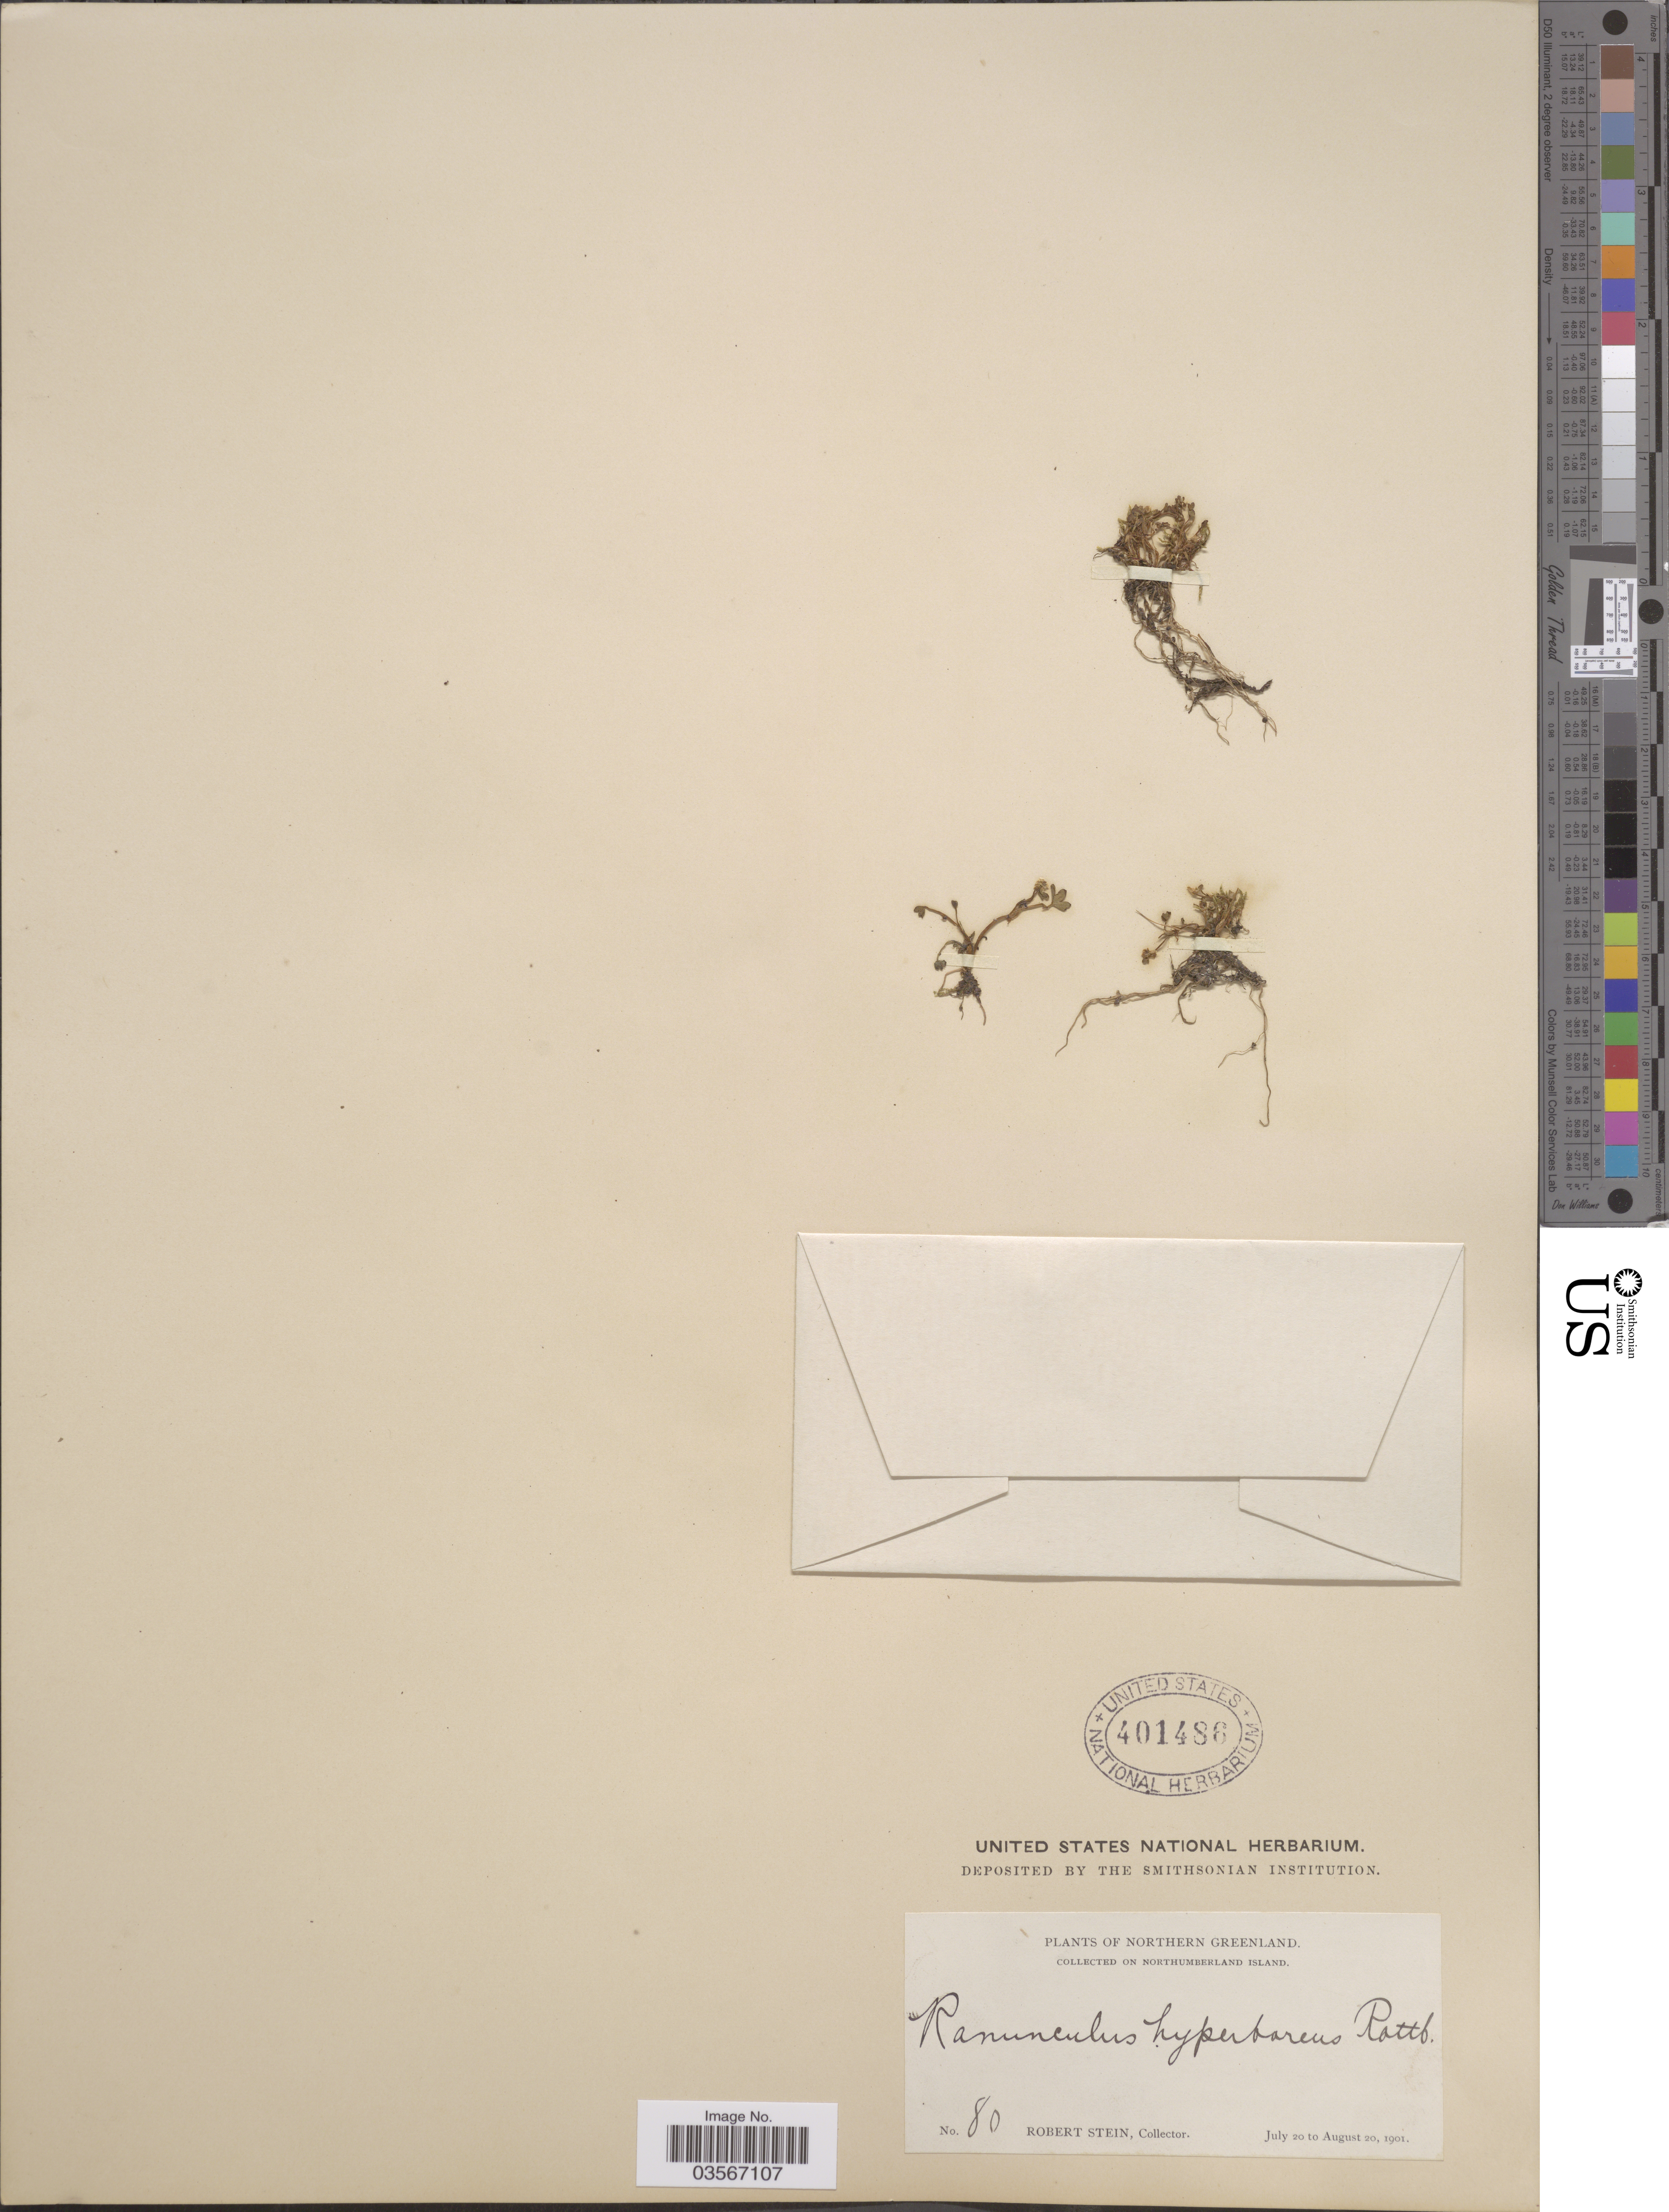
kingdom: Plantae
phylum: Tracheophyta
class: Magnoliopsida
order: Ranunculales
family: Ranunculaceae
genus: Ranunculus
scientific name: Ranunculus hyperboreus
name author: Rottb.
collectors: R. Stein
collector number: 80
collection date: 1901-07-20/1901-08-20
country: Greenland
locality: Northern Greenland. On Northumberland Island.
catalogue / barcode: US 401486